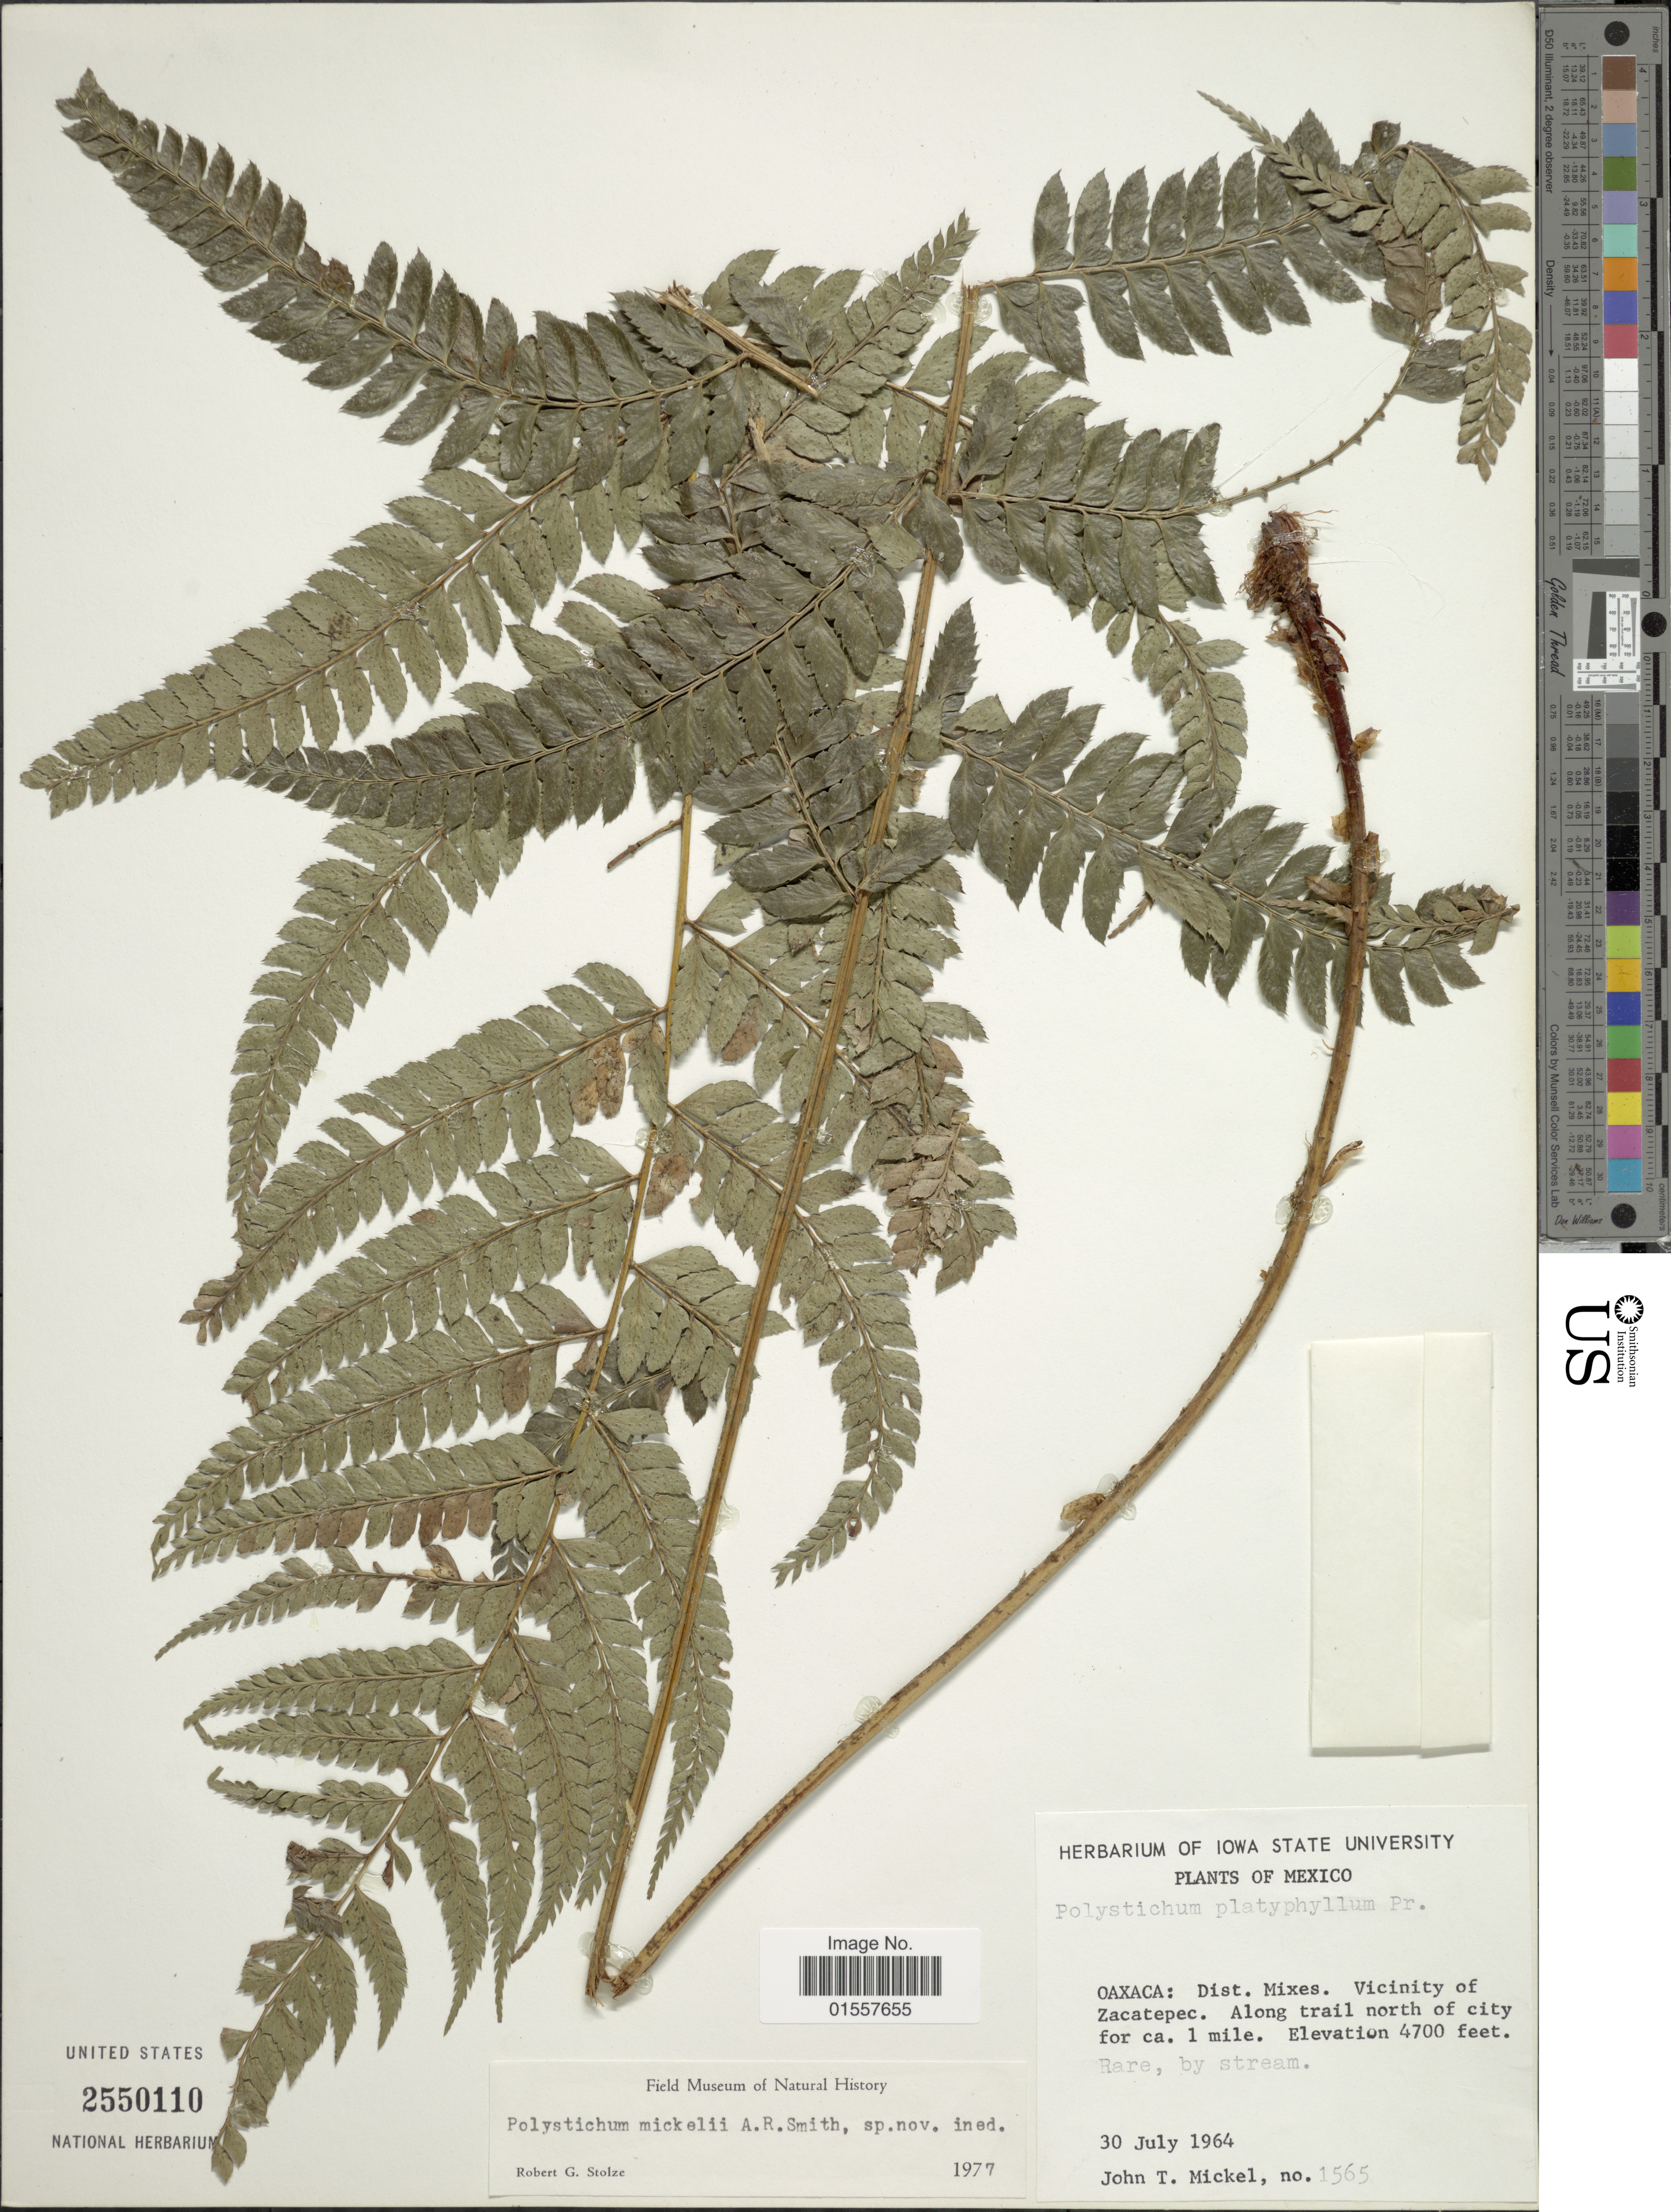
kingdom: Plantae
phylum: Tracheophyta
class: Polypodiopsida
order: Polypodiales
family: Dryopteridaceae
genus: Polystichum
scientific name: Polystichum mickelii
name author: A.R. Sm.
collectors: J. T. Mickel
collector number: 1565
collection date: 1964-07-30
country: Mexico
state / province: Oaxaca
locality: Oaxaca: Dist. Mixes, Vicinity of Zacatepec, along trail north of city for ca. 1 mile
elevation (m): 1433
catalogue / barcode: US 2550110